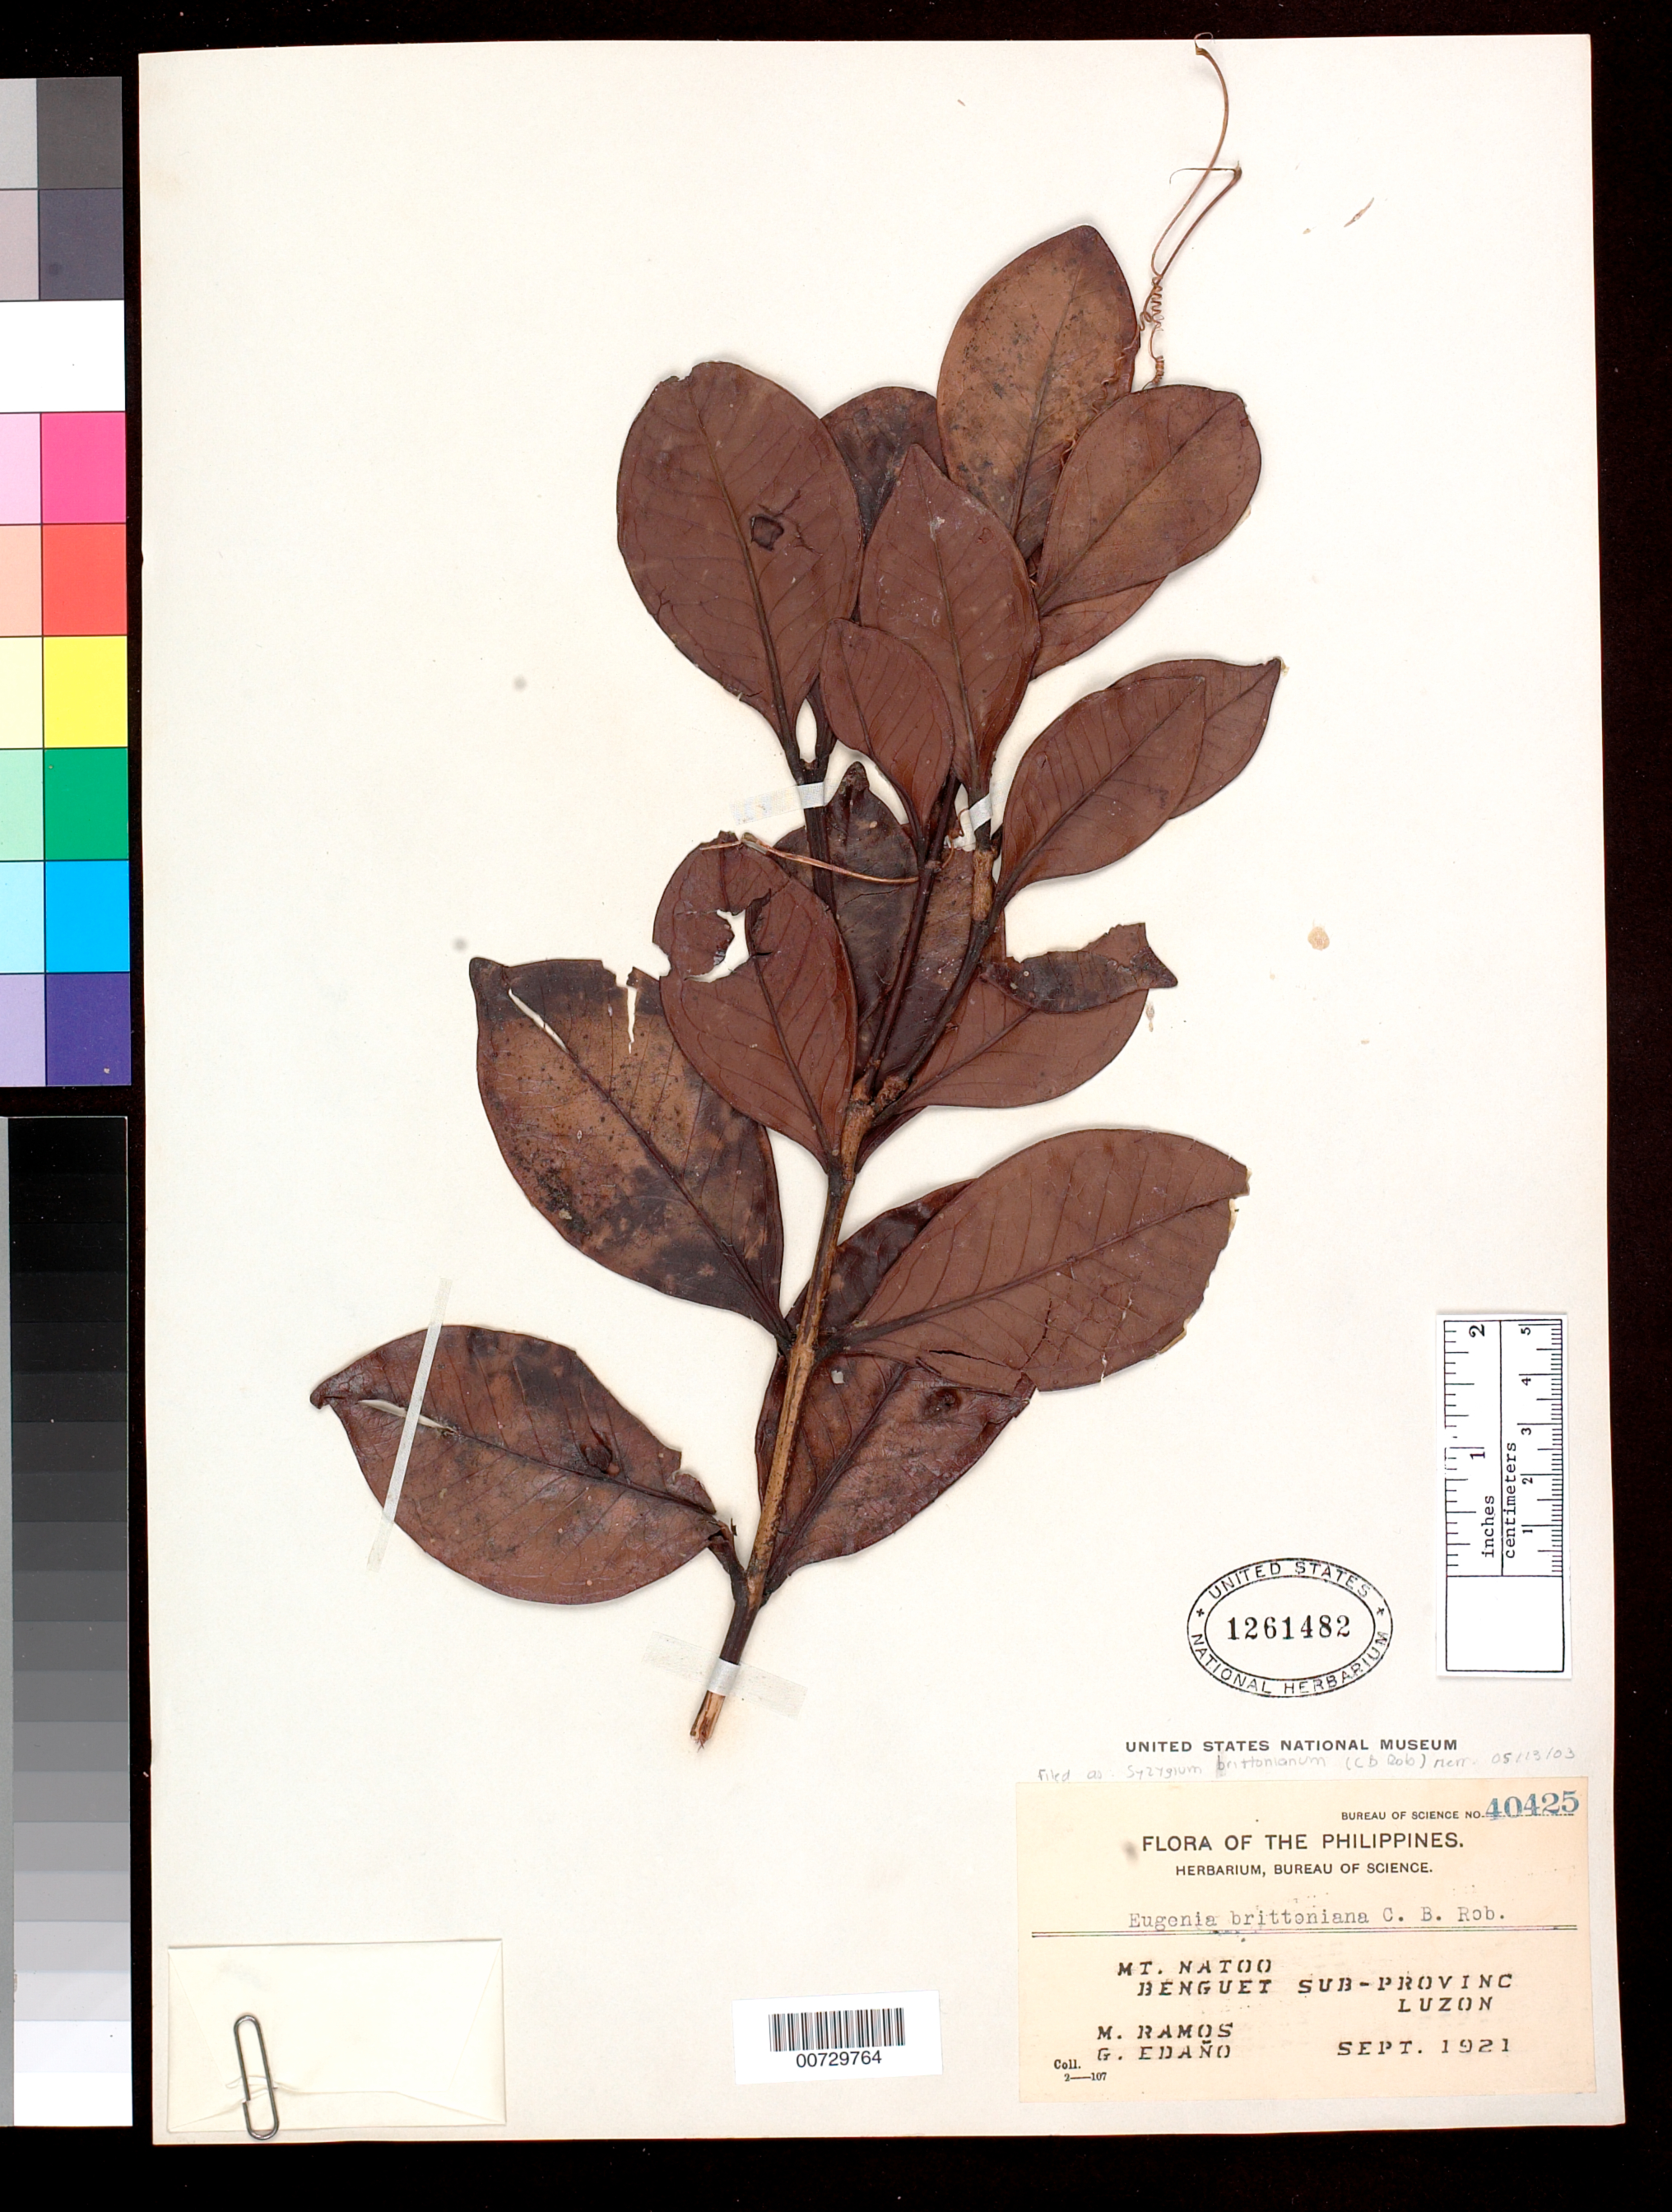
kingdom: Plantae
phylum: Tracheophyta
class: Magnoliopsida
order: Myrtales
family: Myrtaceae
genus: Syzygium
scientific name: Syzygium brittonianum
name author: (C.B. Rob.) Merr.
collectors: M. Ramos & G. Edaño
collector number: Bur. Sci. 40425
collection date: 1921-09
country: Philippines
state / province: Cordillera (Administrative Region)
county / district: Benguet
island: Luzon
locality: MT. Natoo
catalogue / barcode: US 1261482